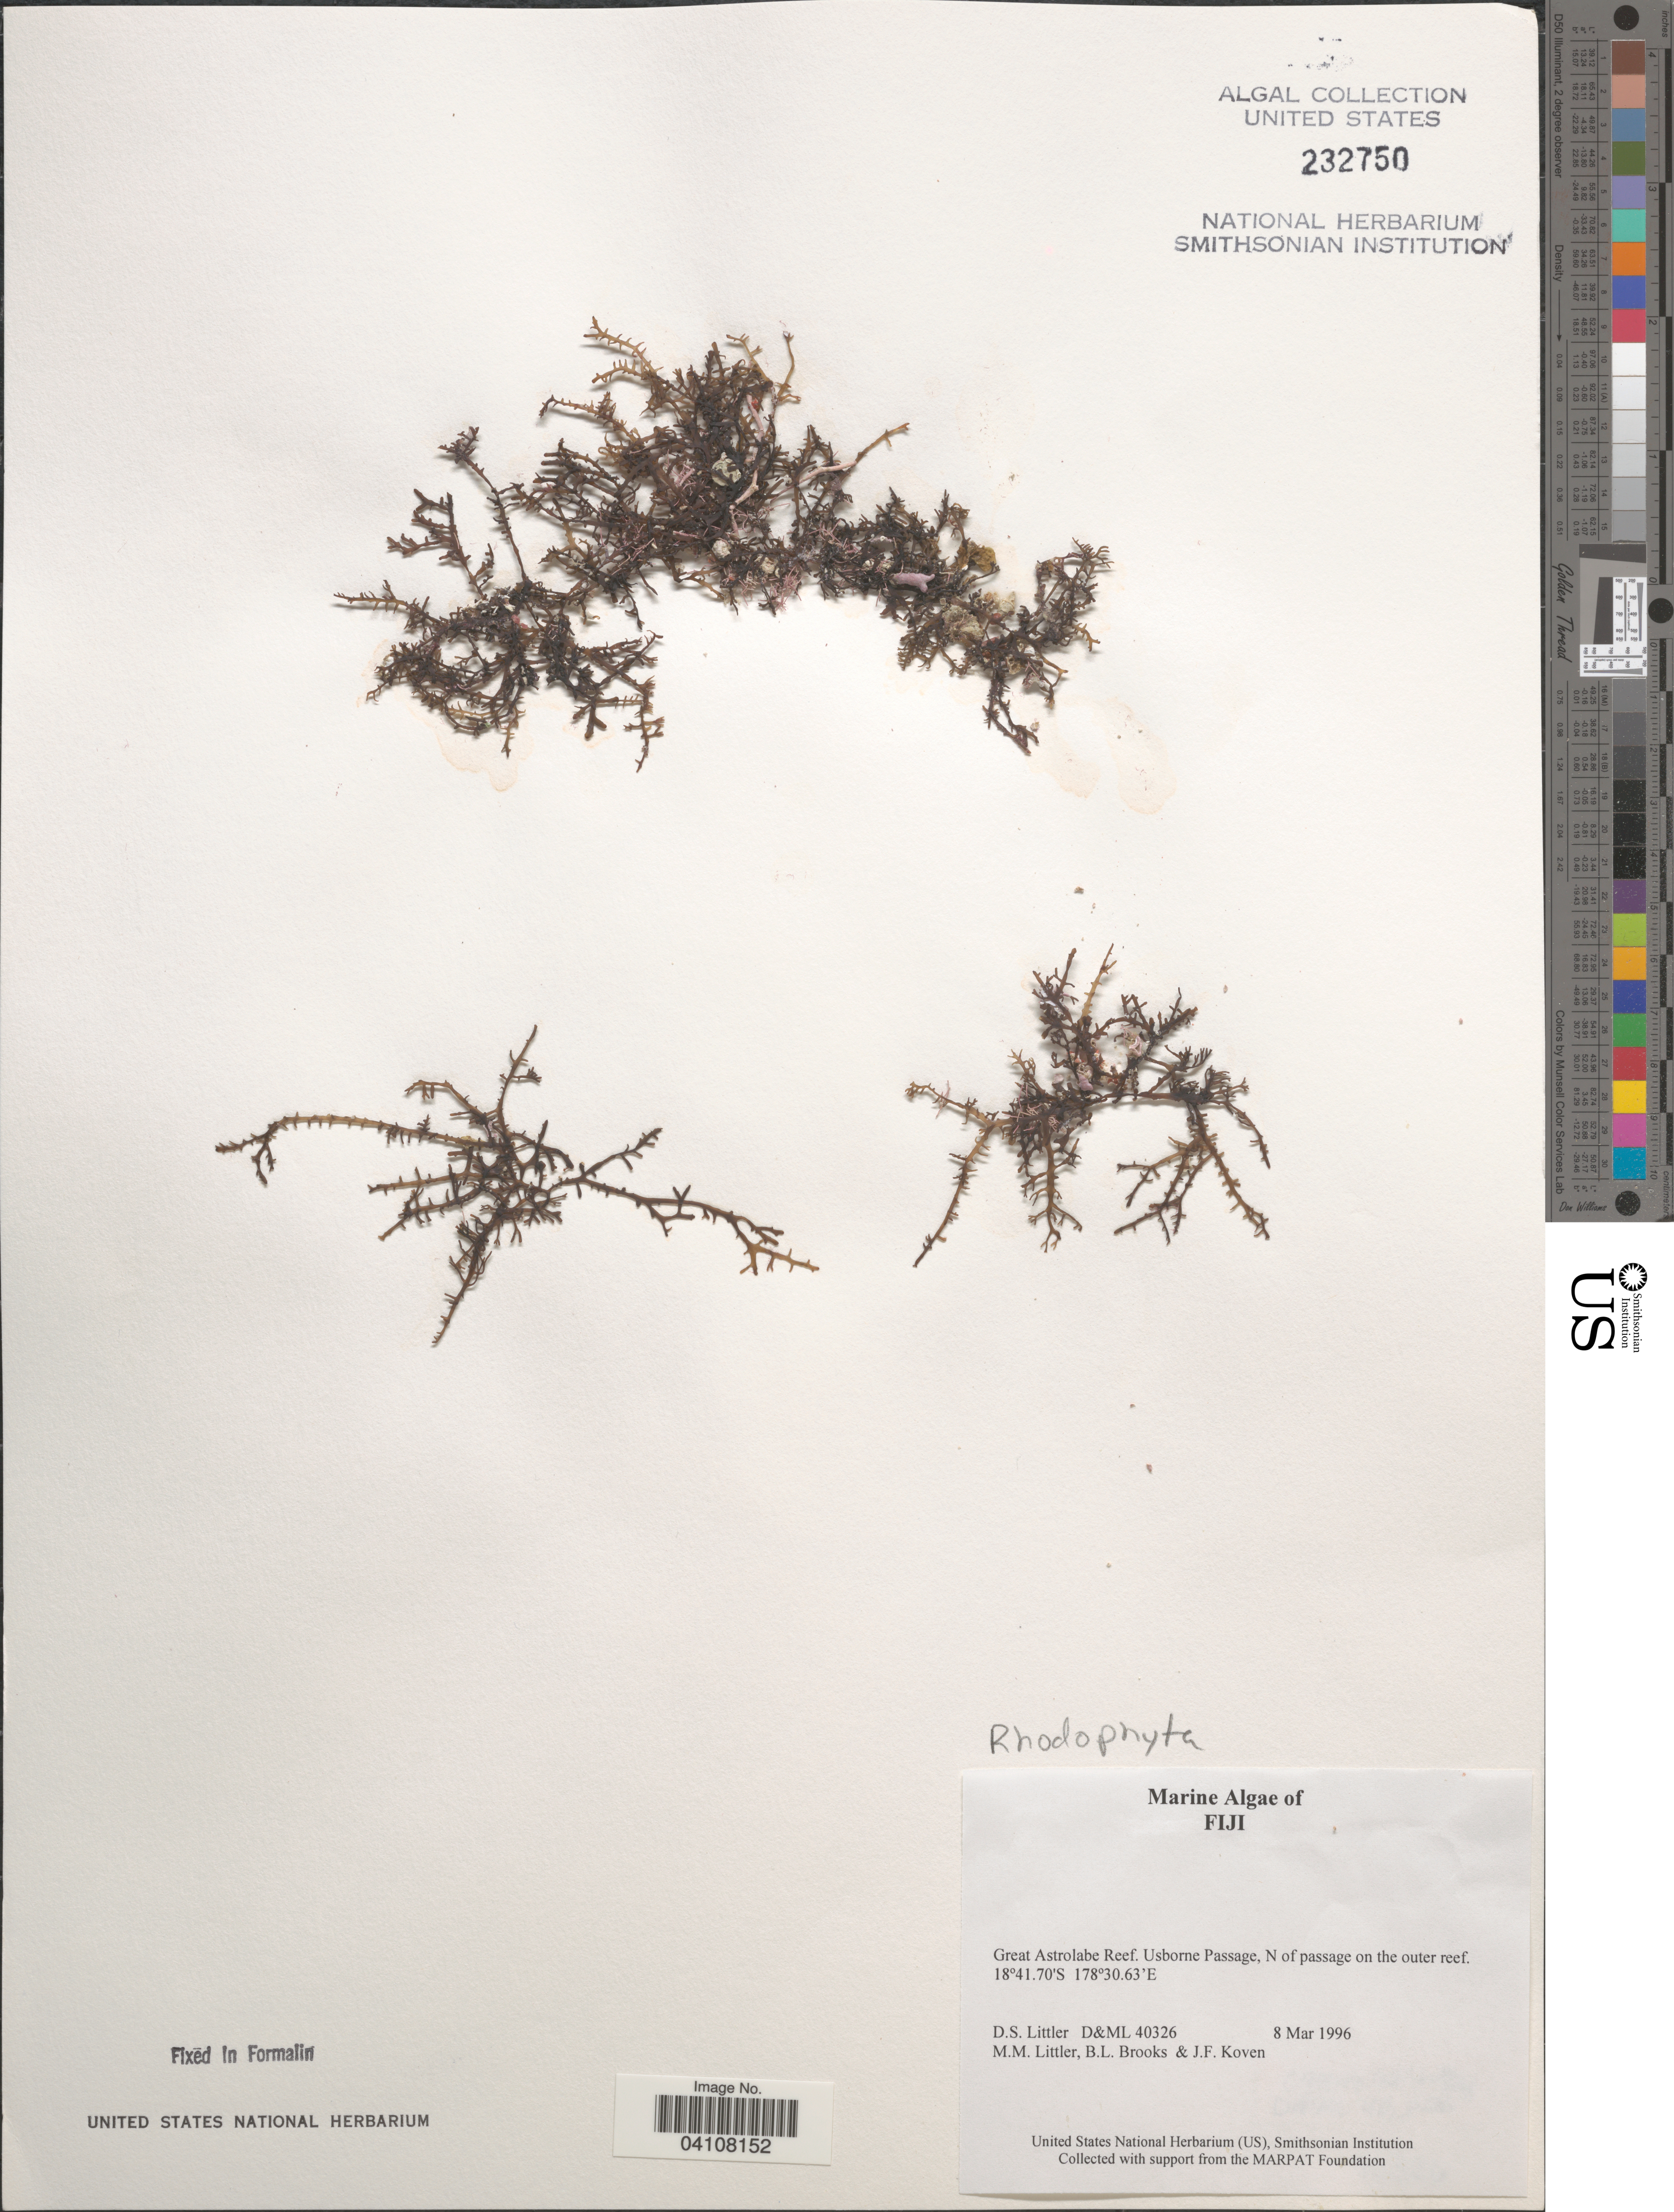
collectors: D. S. Littler, B. Brooks & J. Koven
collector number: D&ML40326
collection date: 1996-03-08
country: Fiji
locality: Great Astrolabe Reef. Usborne Passage, N of passage on the outer reef.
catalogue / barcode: US 232750